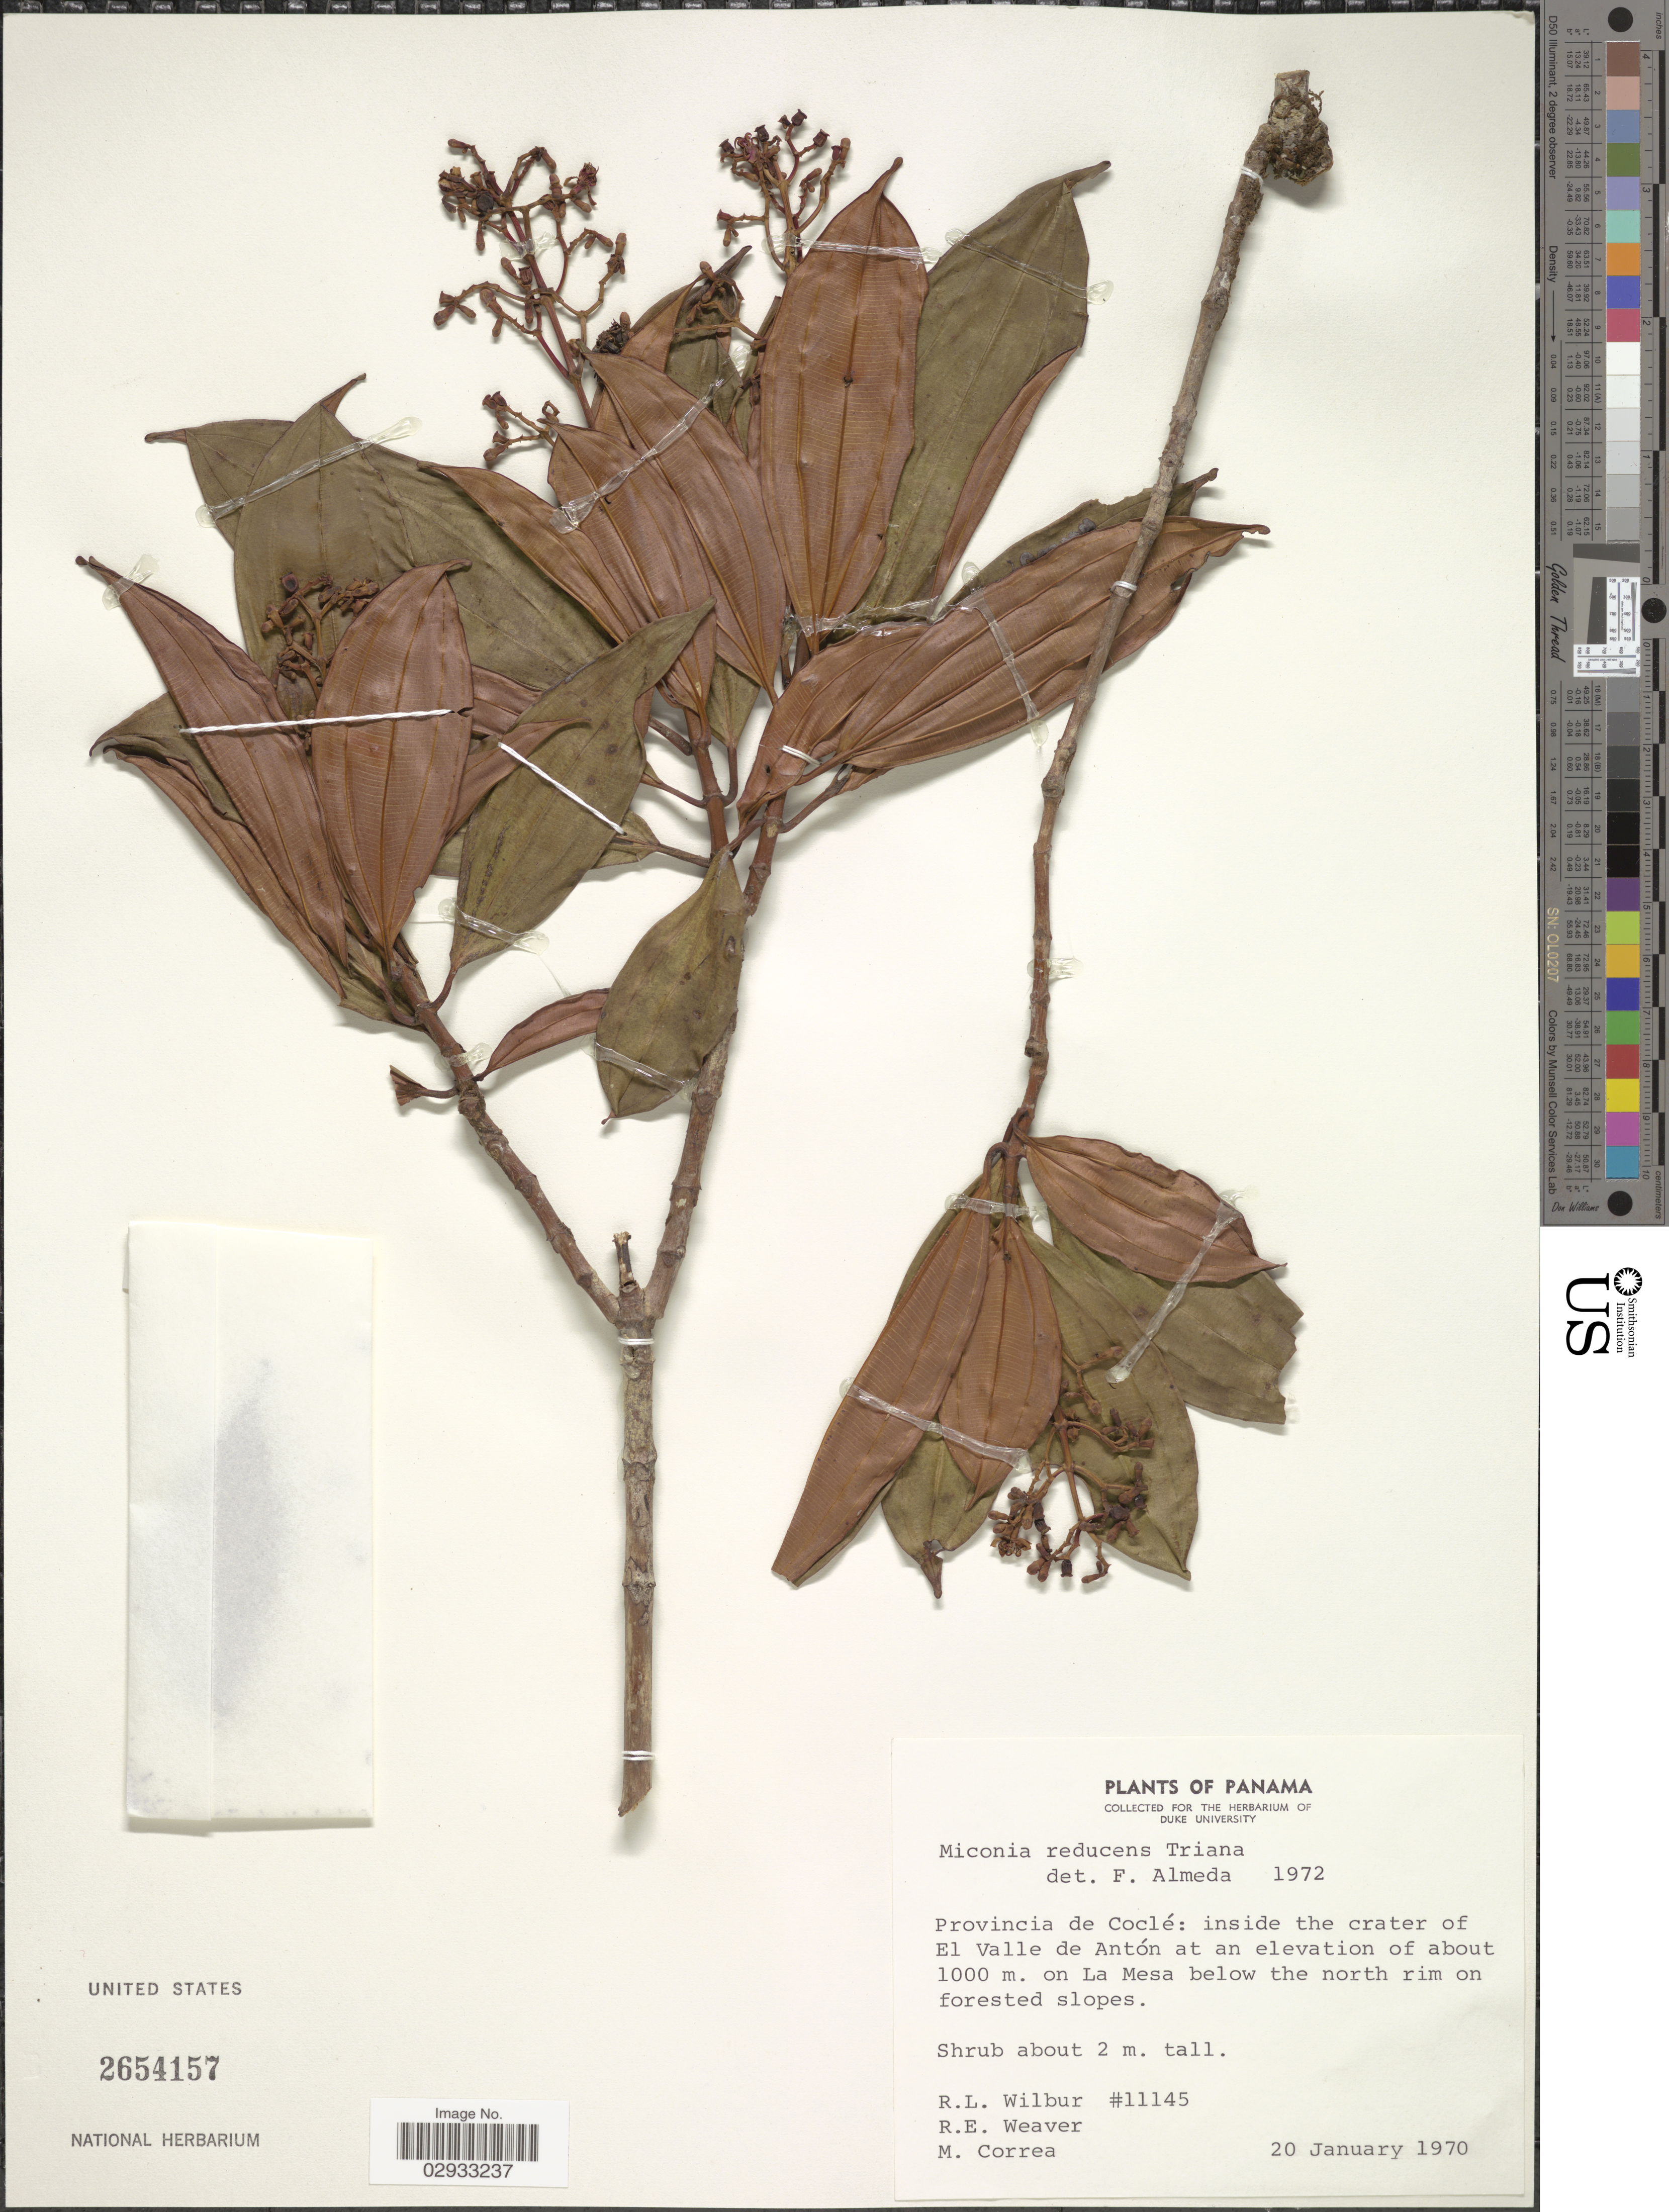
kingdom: Plantae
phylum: Tracheophyta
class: Magnoliopsida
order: Myrtales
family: Melastomataceae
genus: Miconia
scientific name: Miconia reducens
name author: Triana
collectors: R. L. Wilbur, R. E. Weaver & M. Correa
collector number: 11145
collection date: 1970-01-20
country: Panama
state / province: Coclé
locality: Provincia de Coclé: inside the crater of El Valle de Antón. On La Mesa below the north rim on forested slopes.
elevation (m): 1000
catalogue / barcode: US 2654157